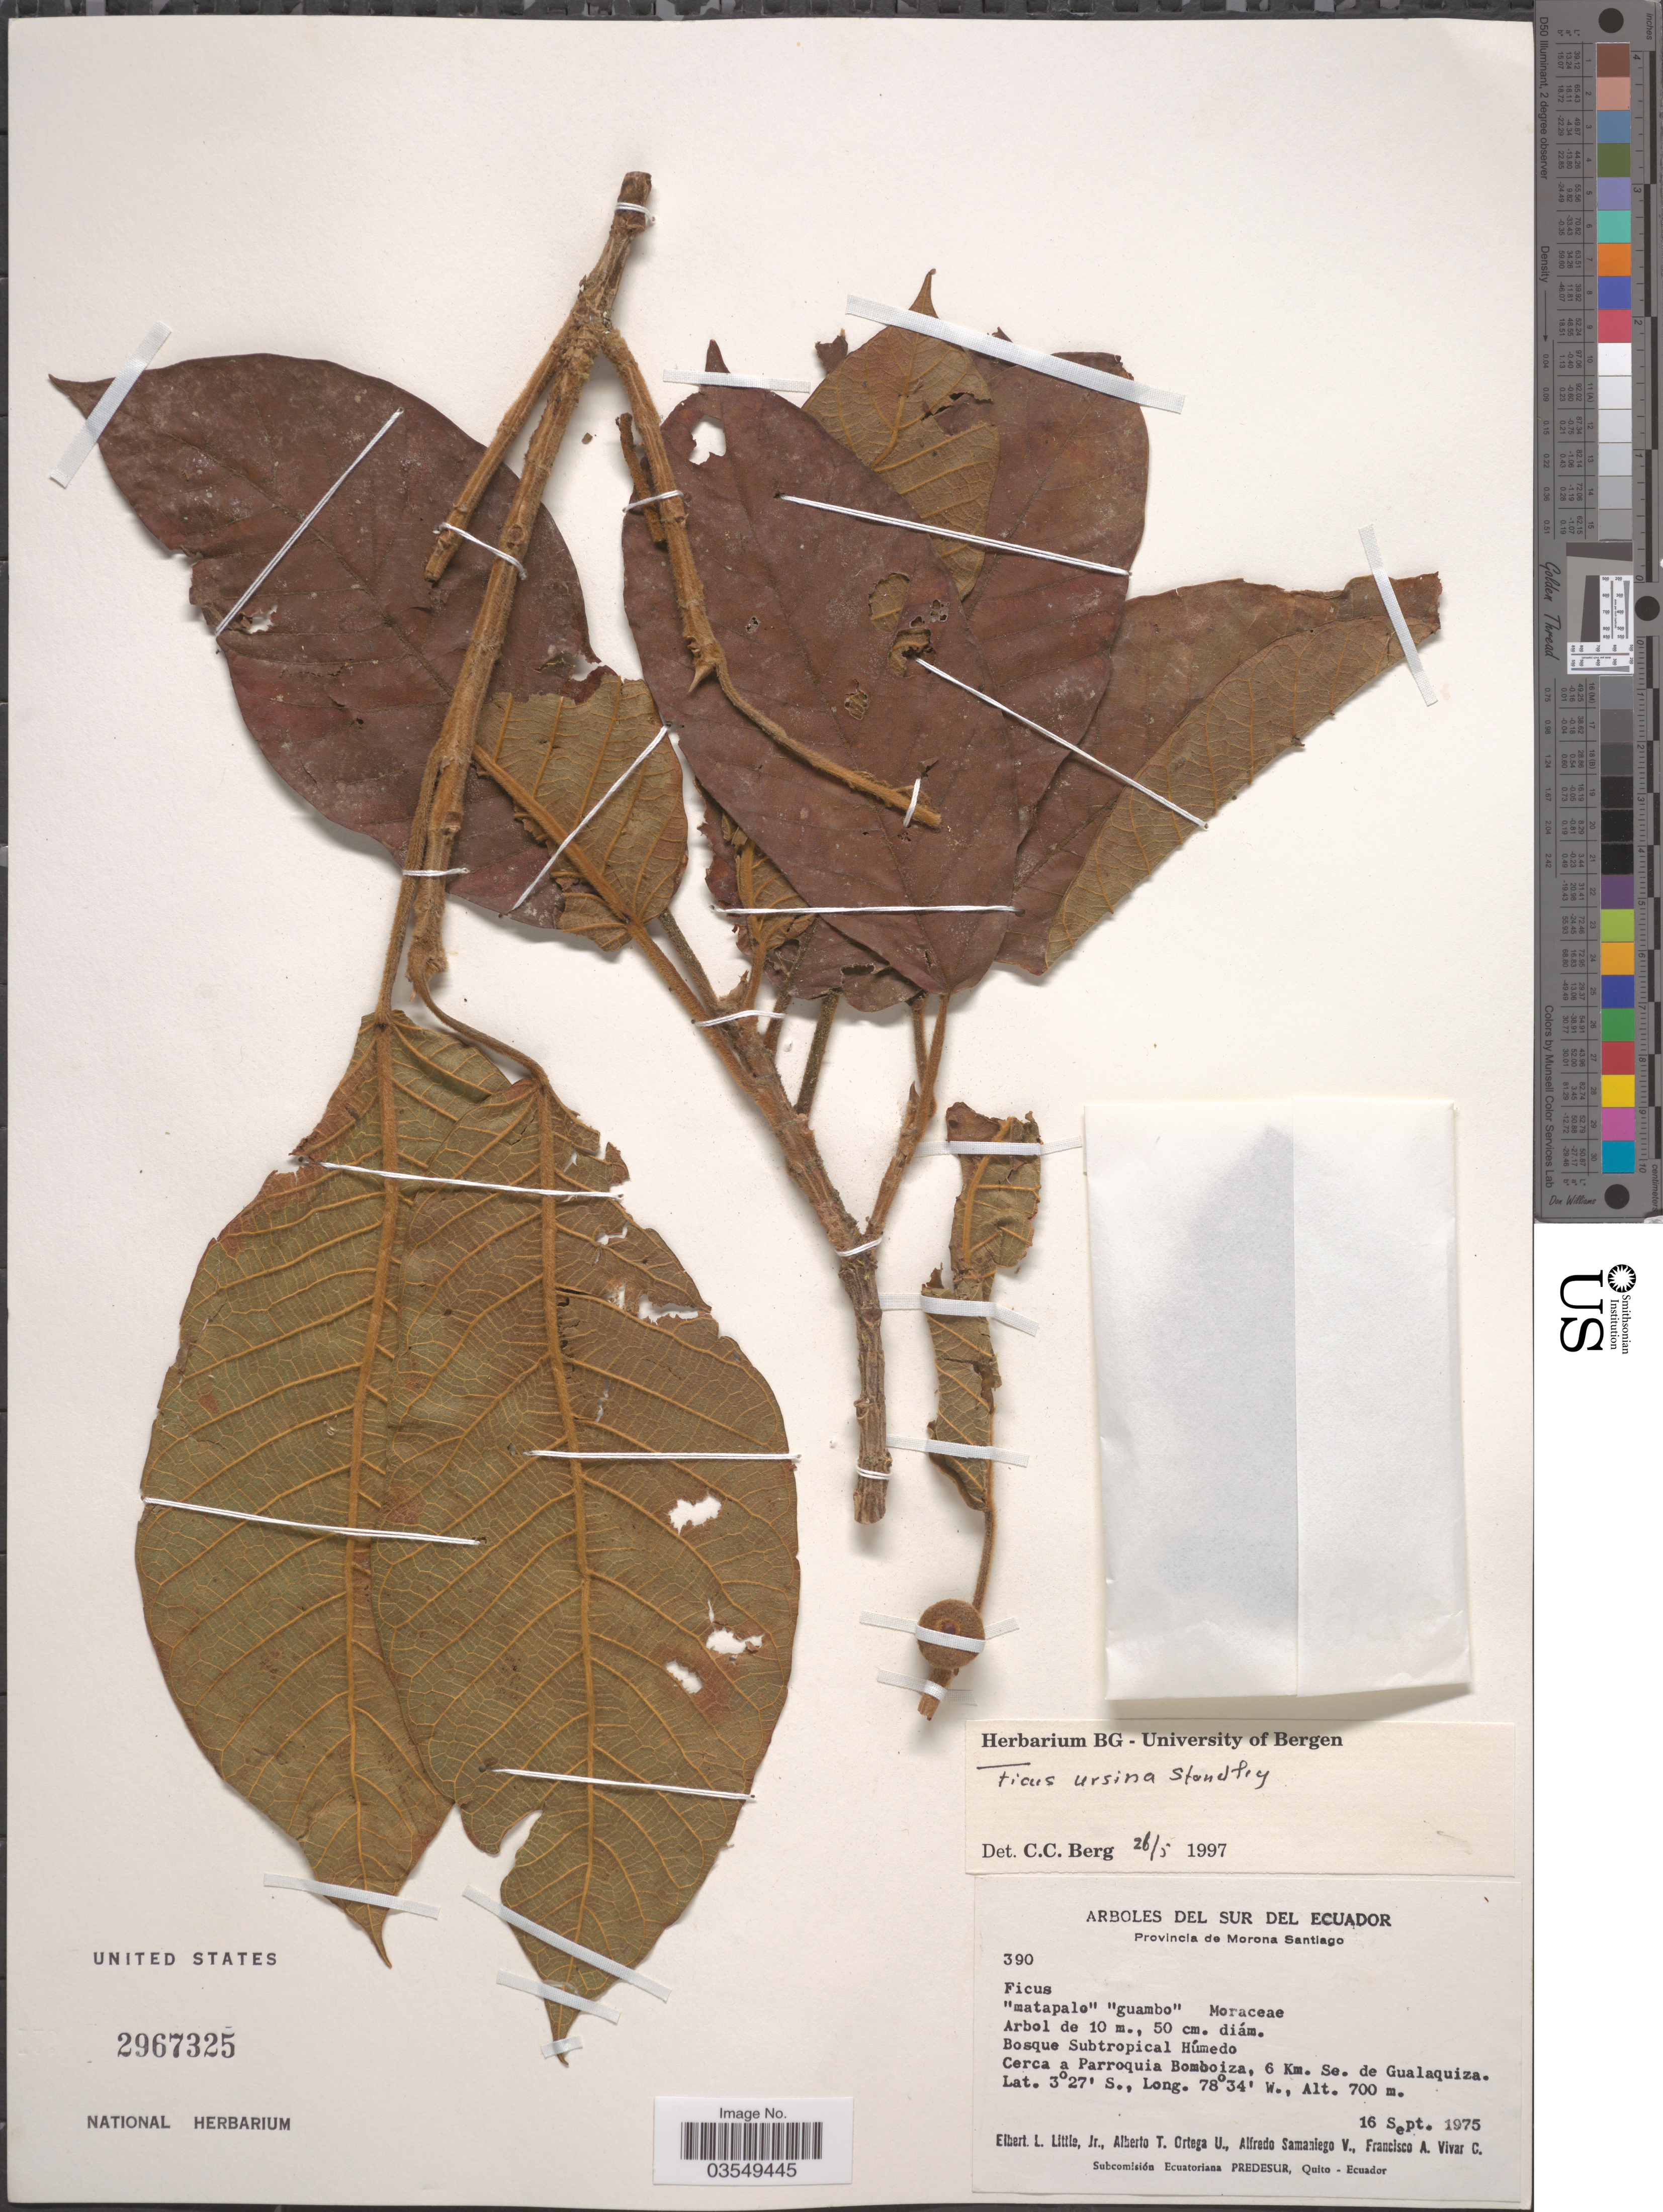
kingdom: Plantae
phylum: Tracheophyta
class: Magnoliopsida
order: Rosales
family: Moraceae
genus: Ficus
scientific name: Ficus ursina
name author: Standl.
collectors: E. L. Little, A. T. Ortega U., A. V. Samaniego & F. A. Vivar C.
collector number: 390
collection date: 1975-09-16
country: Ecuador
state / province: Morona-Santiago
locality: Sur del Ecuador. Cerca a Parroquia Bomboiza, 6 Km. Se. de Gualaquiza.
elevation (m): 700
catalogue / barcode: US 2967325